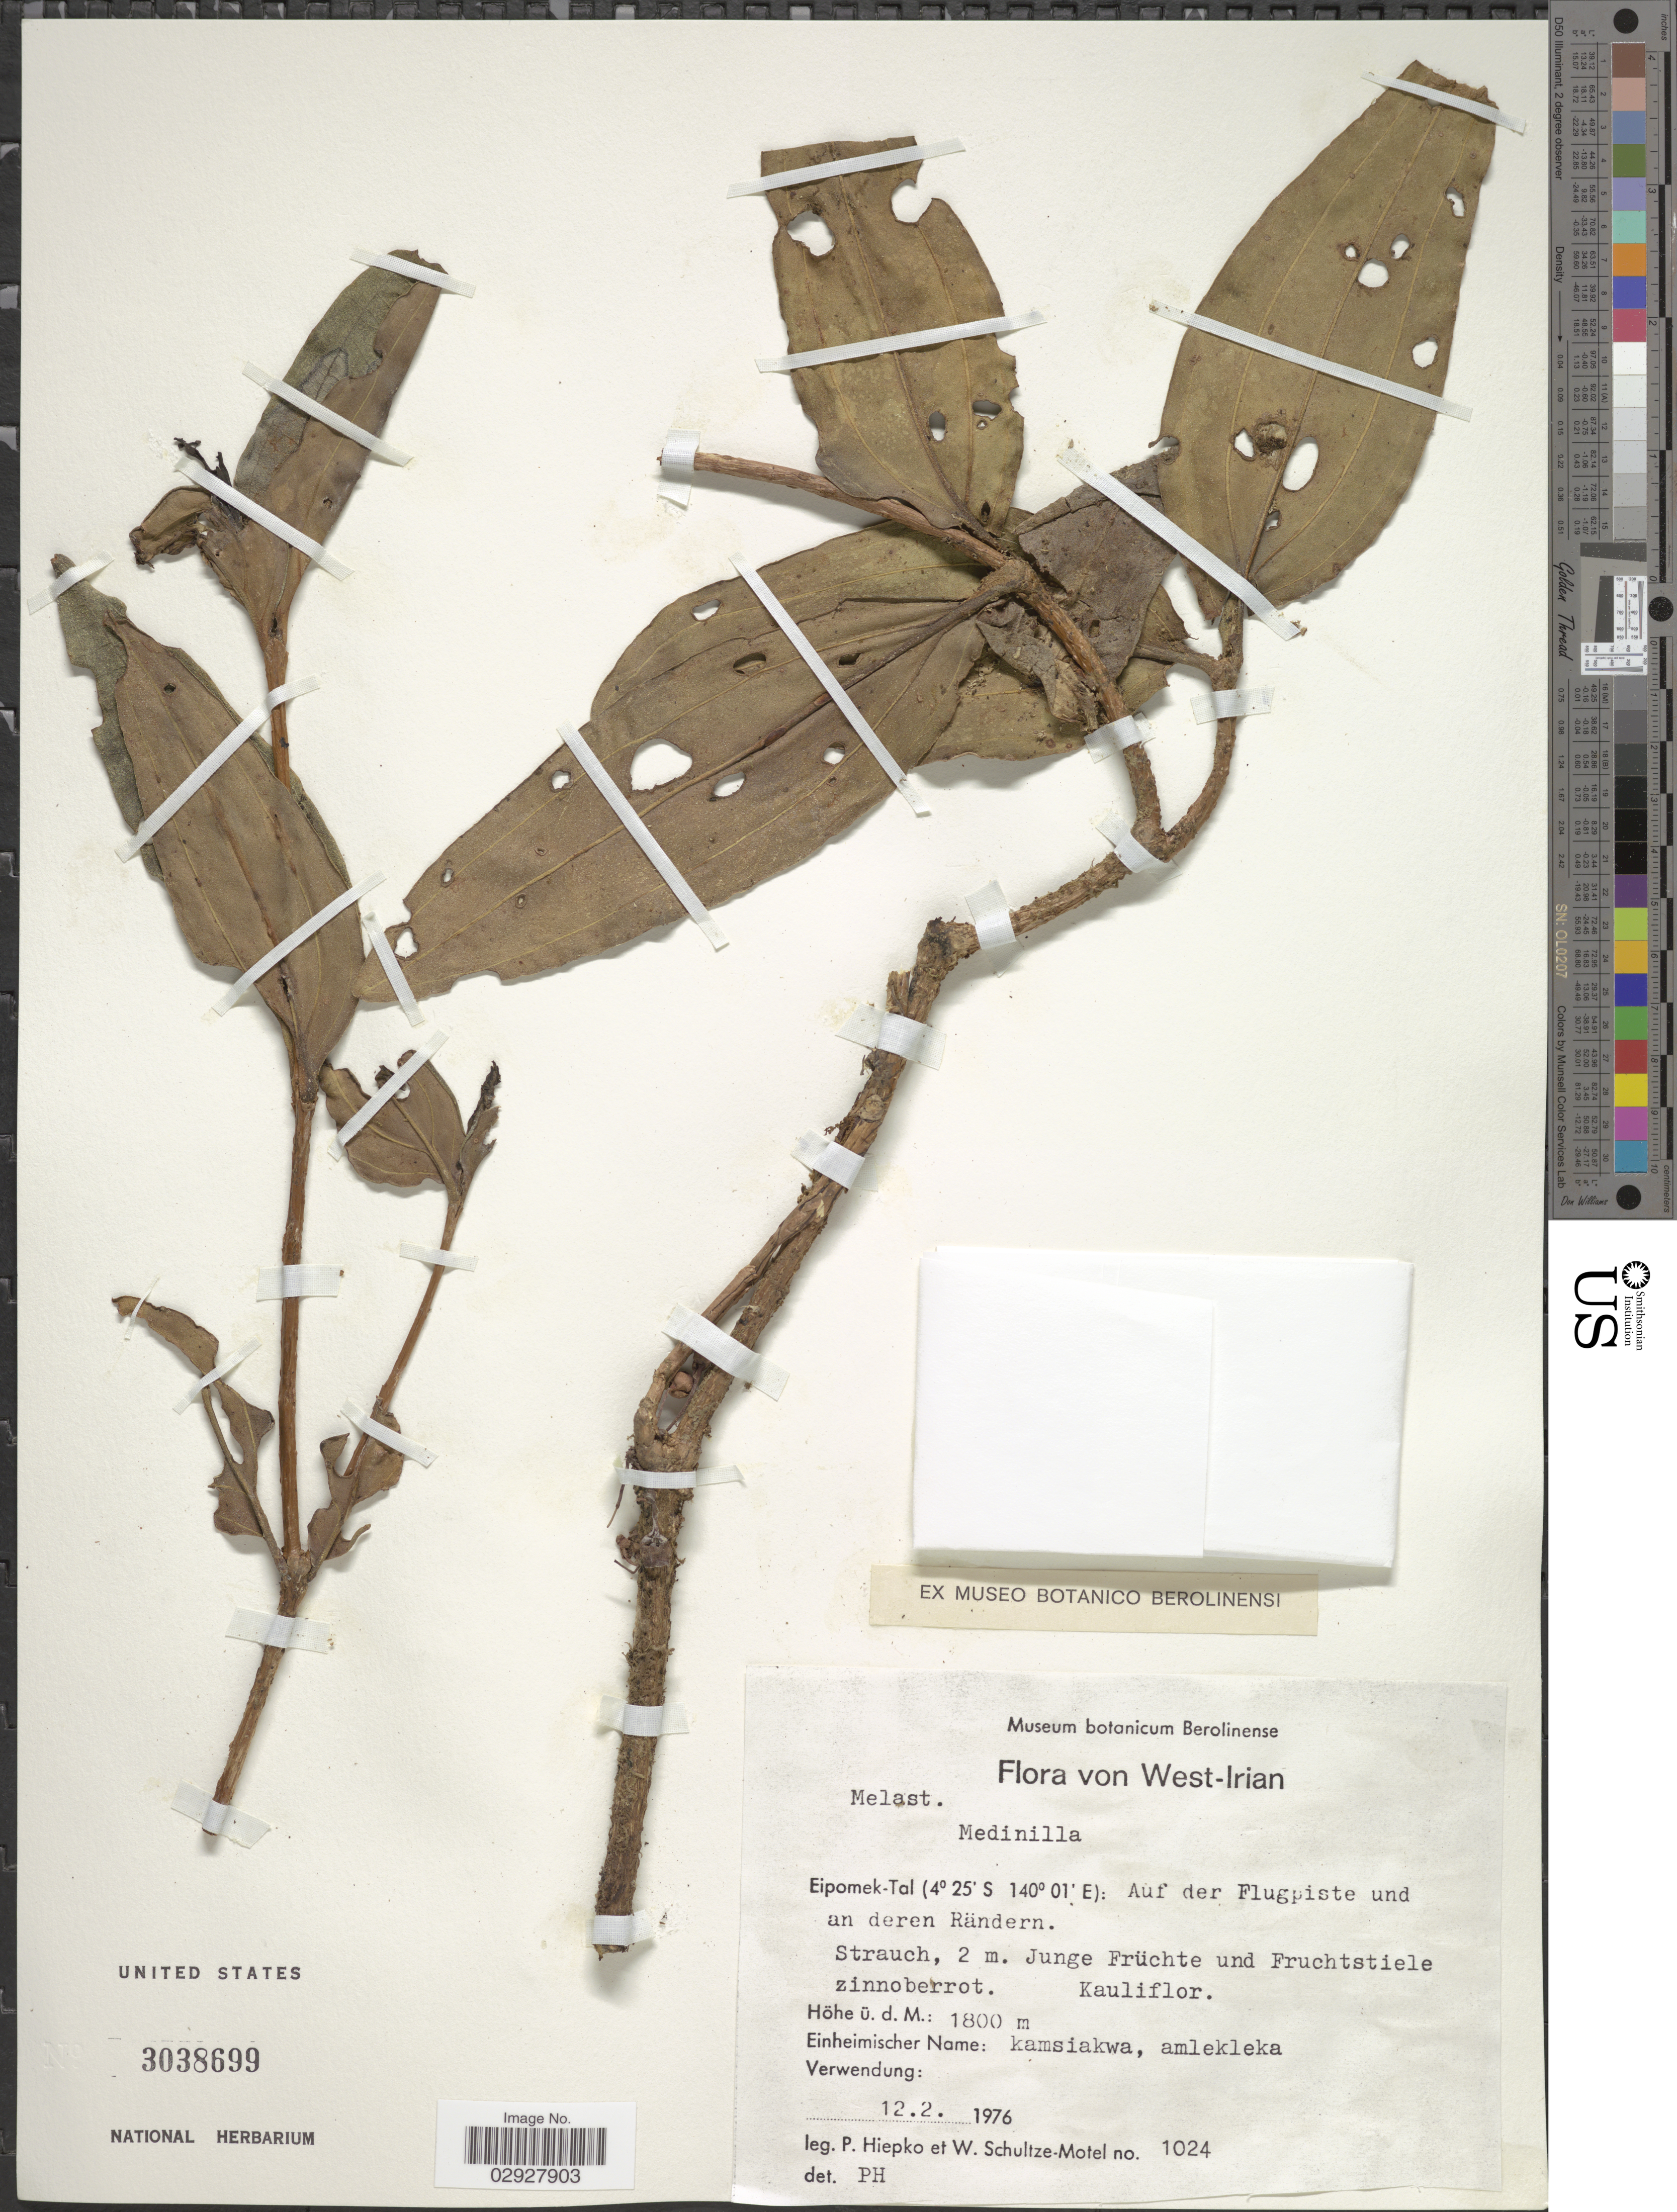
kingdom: Plantae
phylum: Tracheophyta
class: Magnoliopsida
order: Myrtales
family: Melastomataceae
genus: Medinilla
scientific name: Medinilla sp.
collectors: P. H. Hiepko & W. Schultze-Motel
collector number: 1024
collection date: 1976-02-12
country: Indonesia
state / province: Papua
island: New Guinea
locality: West Irian, Eipomek-Tal: Auf der Flugpiste und an deren Rändern.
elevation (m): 1800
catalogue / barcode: US 3038699